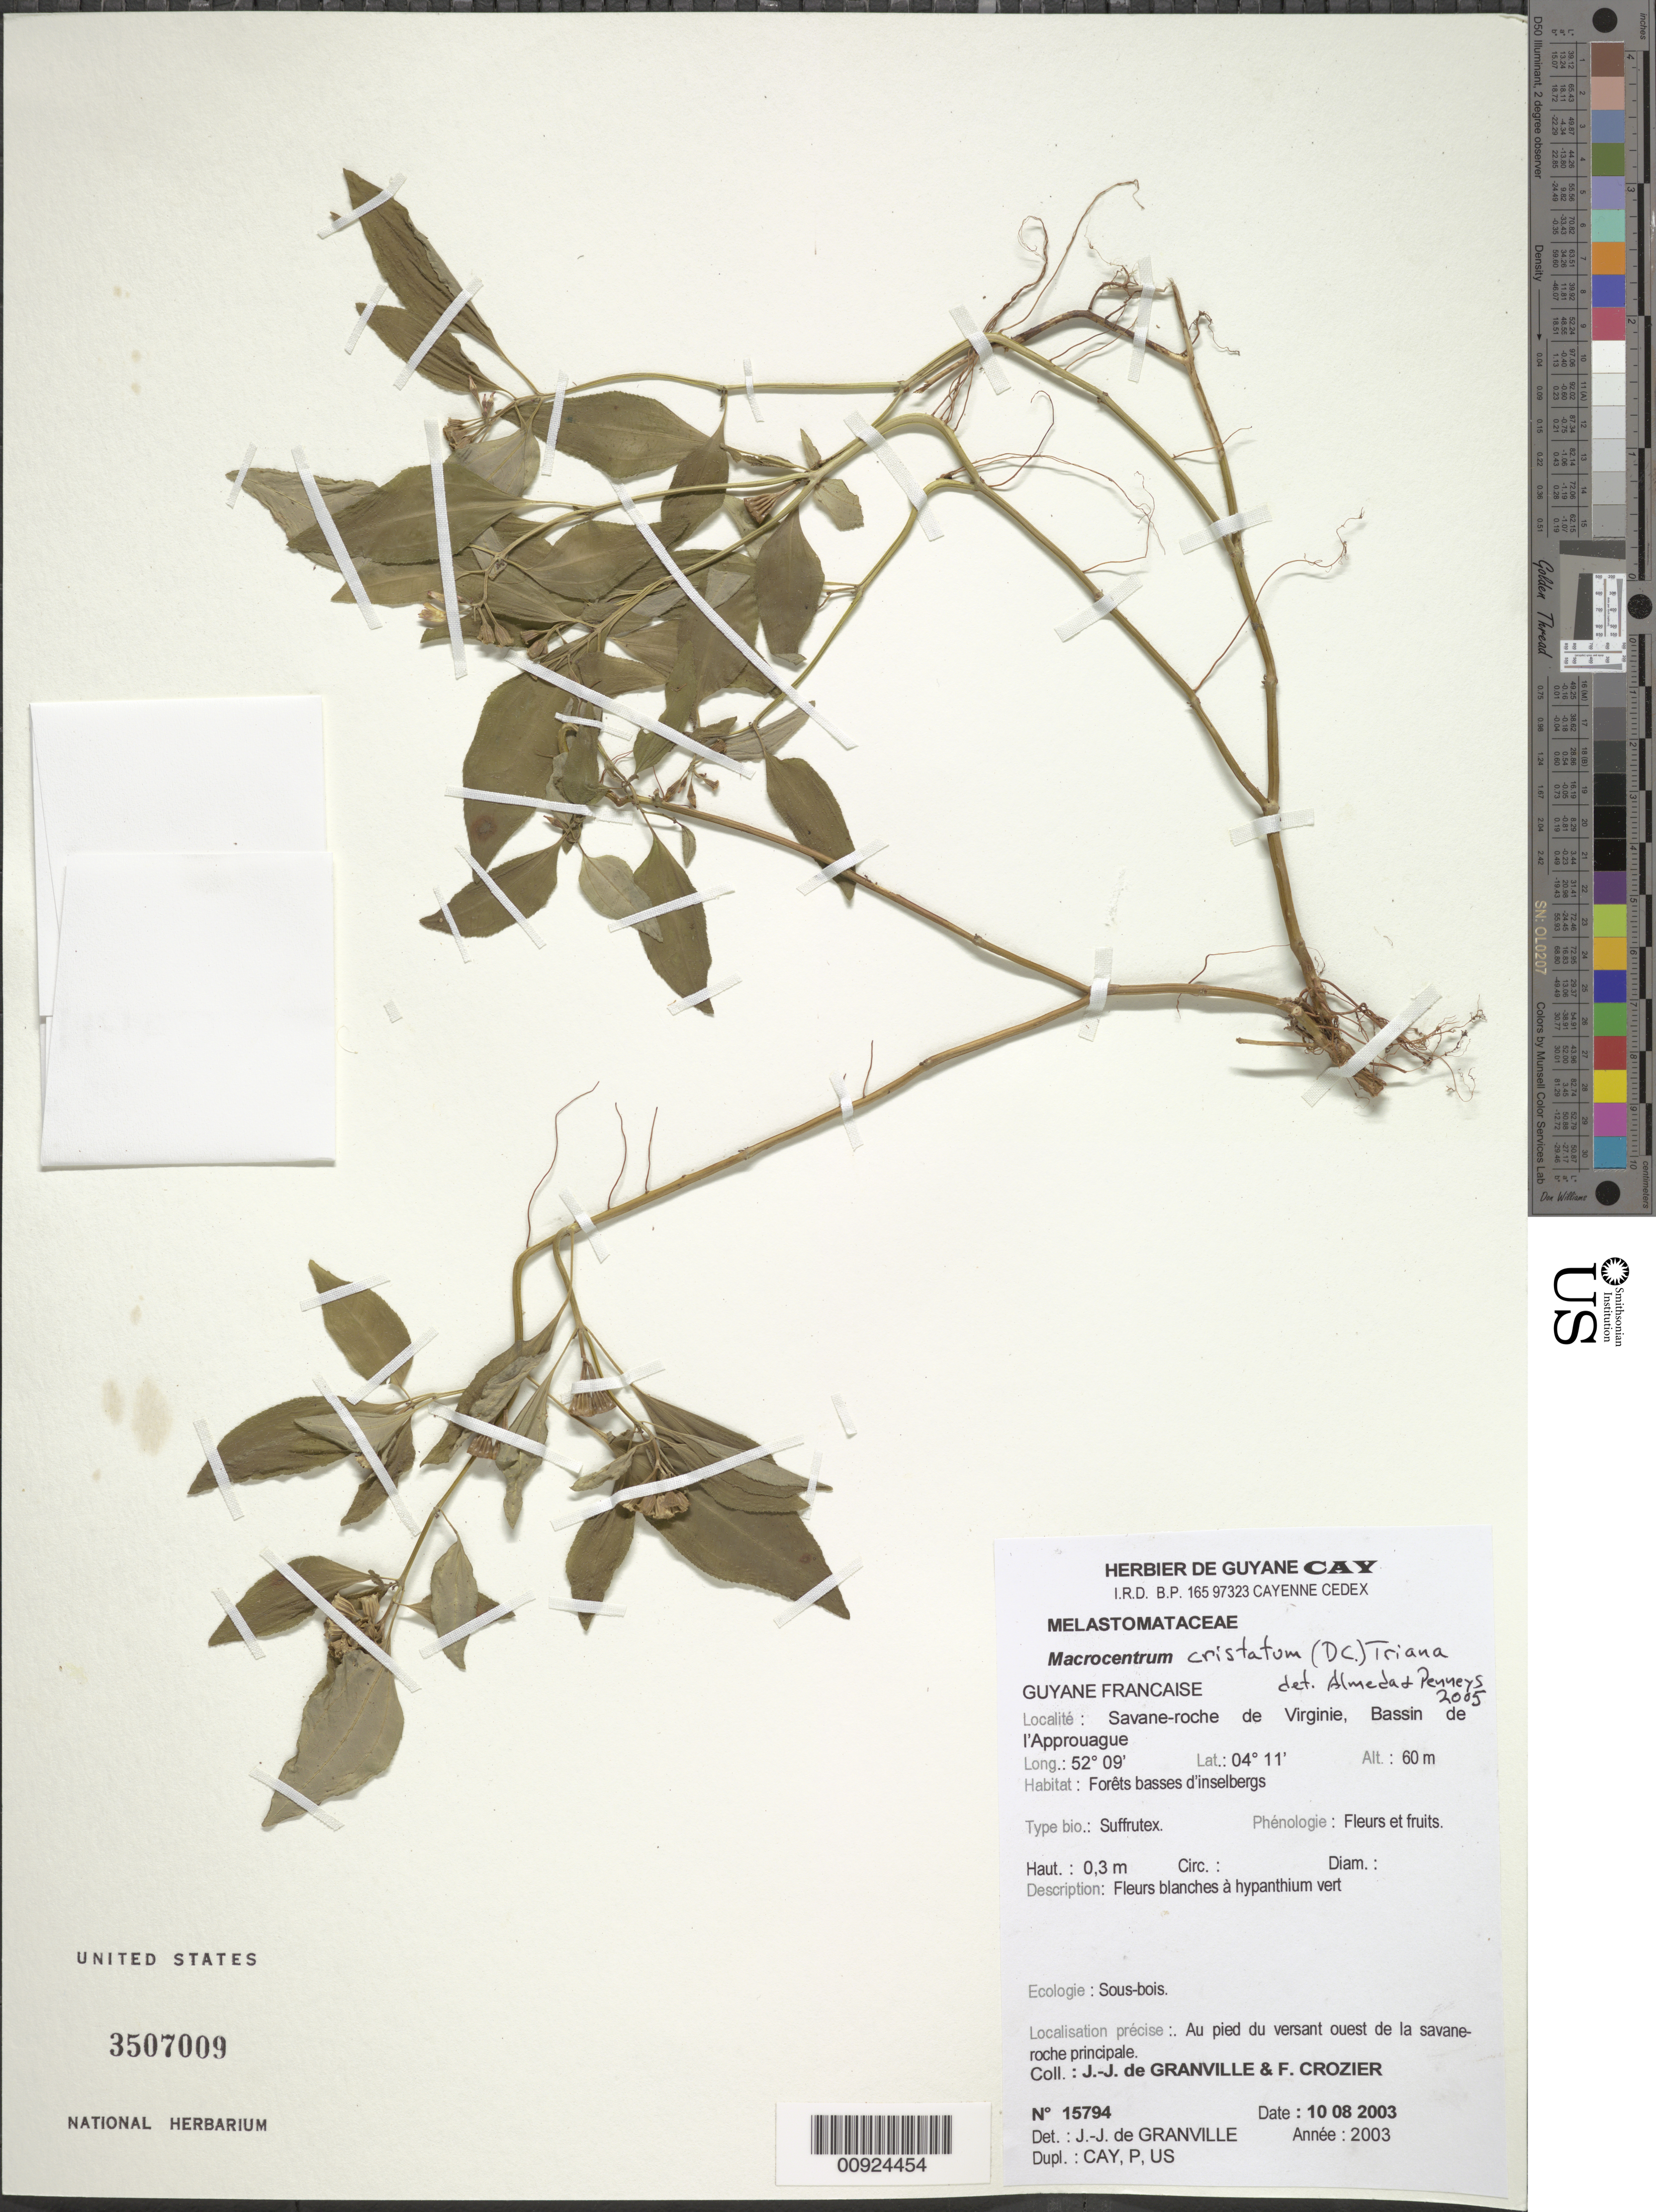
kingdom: Plantae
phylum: Tracheophyta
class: Magnoliopsida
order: Myrtales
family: Melastomataceae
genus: Macrocentrum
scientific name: Macrocentrum cristatum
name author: (DC.) Triana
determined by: Almeda, F.; Penneys, D. S.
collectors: J.-J. de Granville & F. Crozier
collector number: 15794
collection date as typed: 10-Aug-03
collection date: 2003-08-10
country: French Guiana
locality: Savane-roche de Virginie, Bassin de l'Approuague; au pied du versant ouest de la savane-roche principale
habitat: Forets basses d'inselbergs; sous-bois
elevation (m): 60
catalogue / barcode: US 3507009